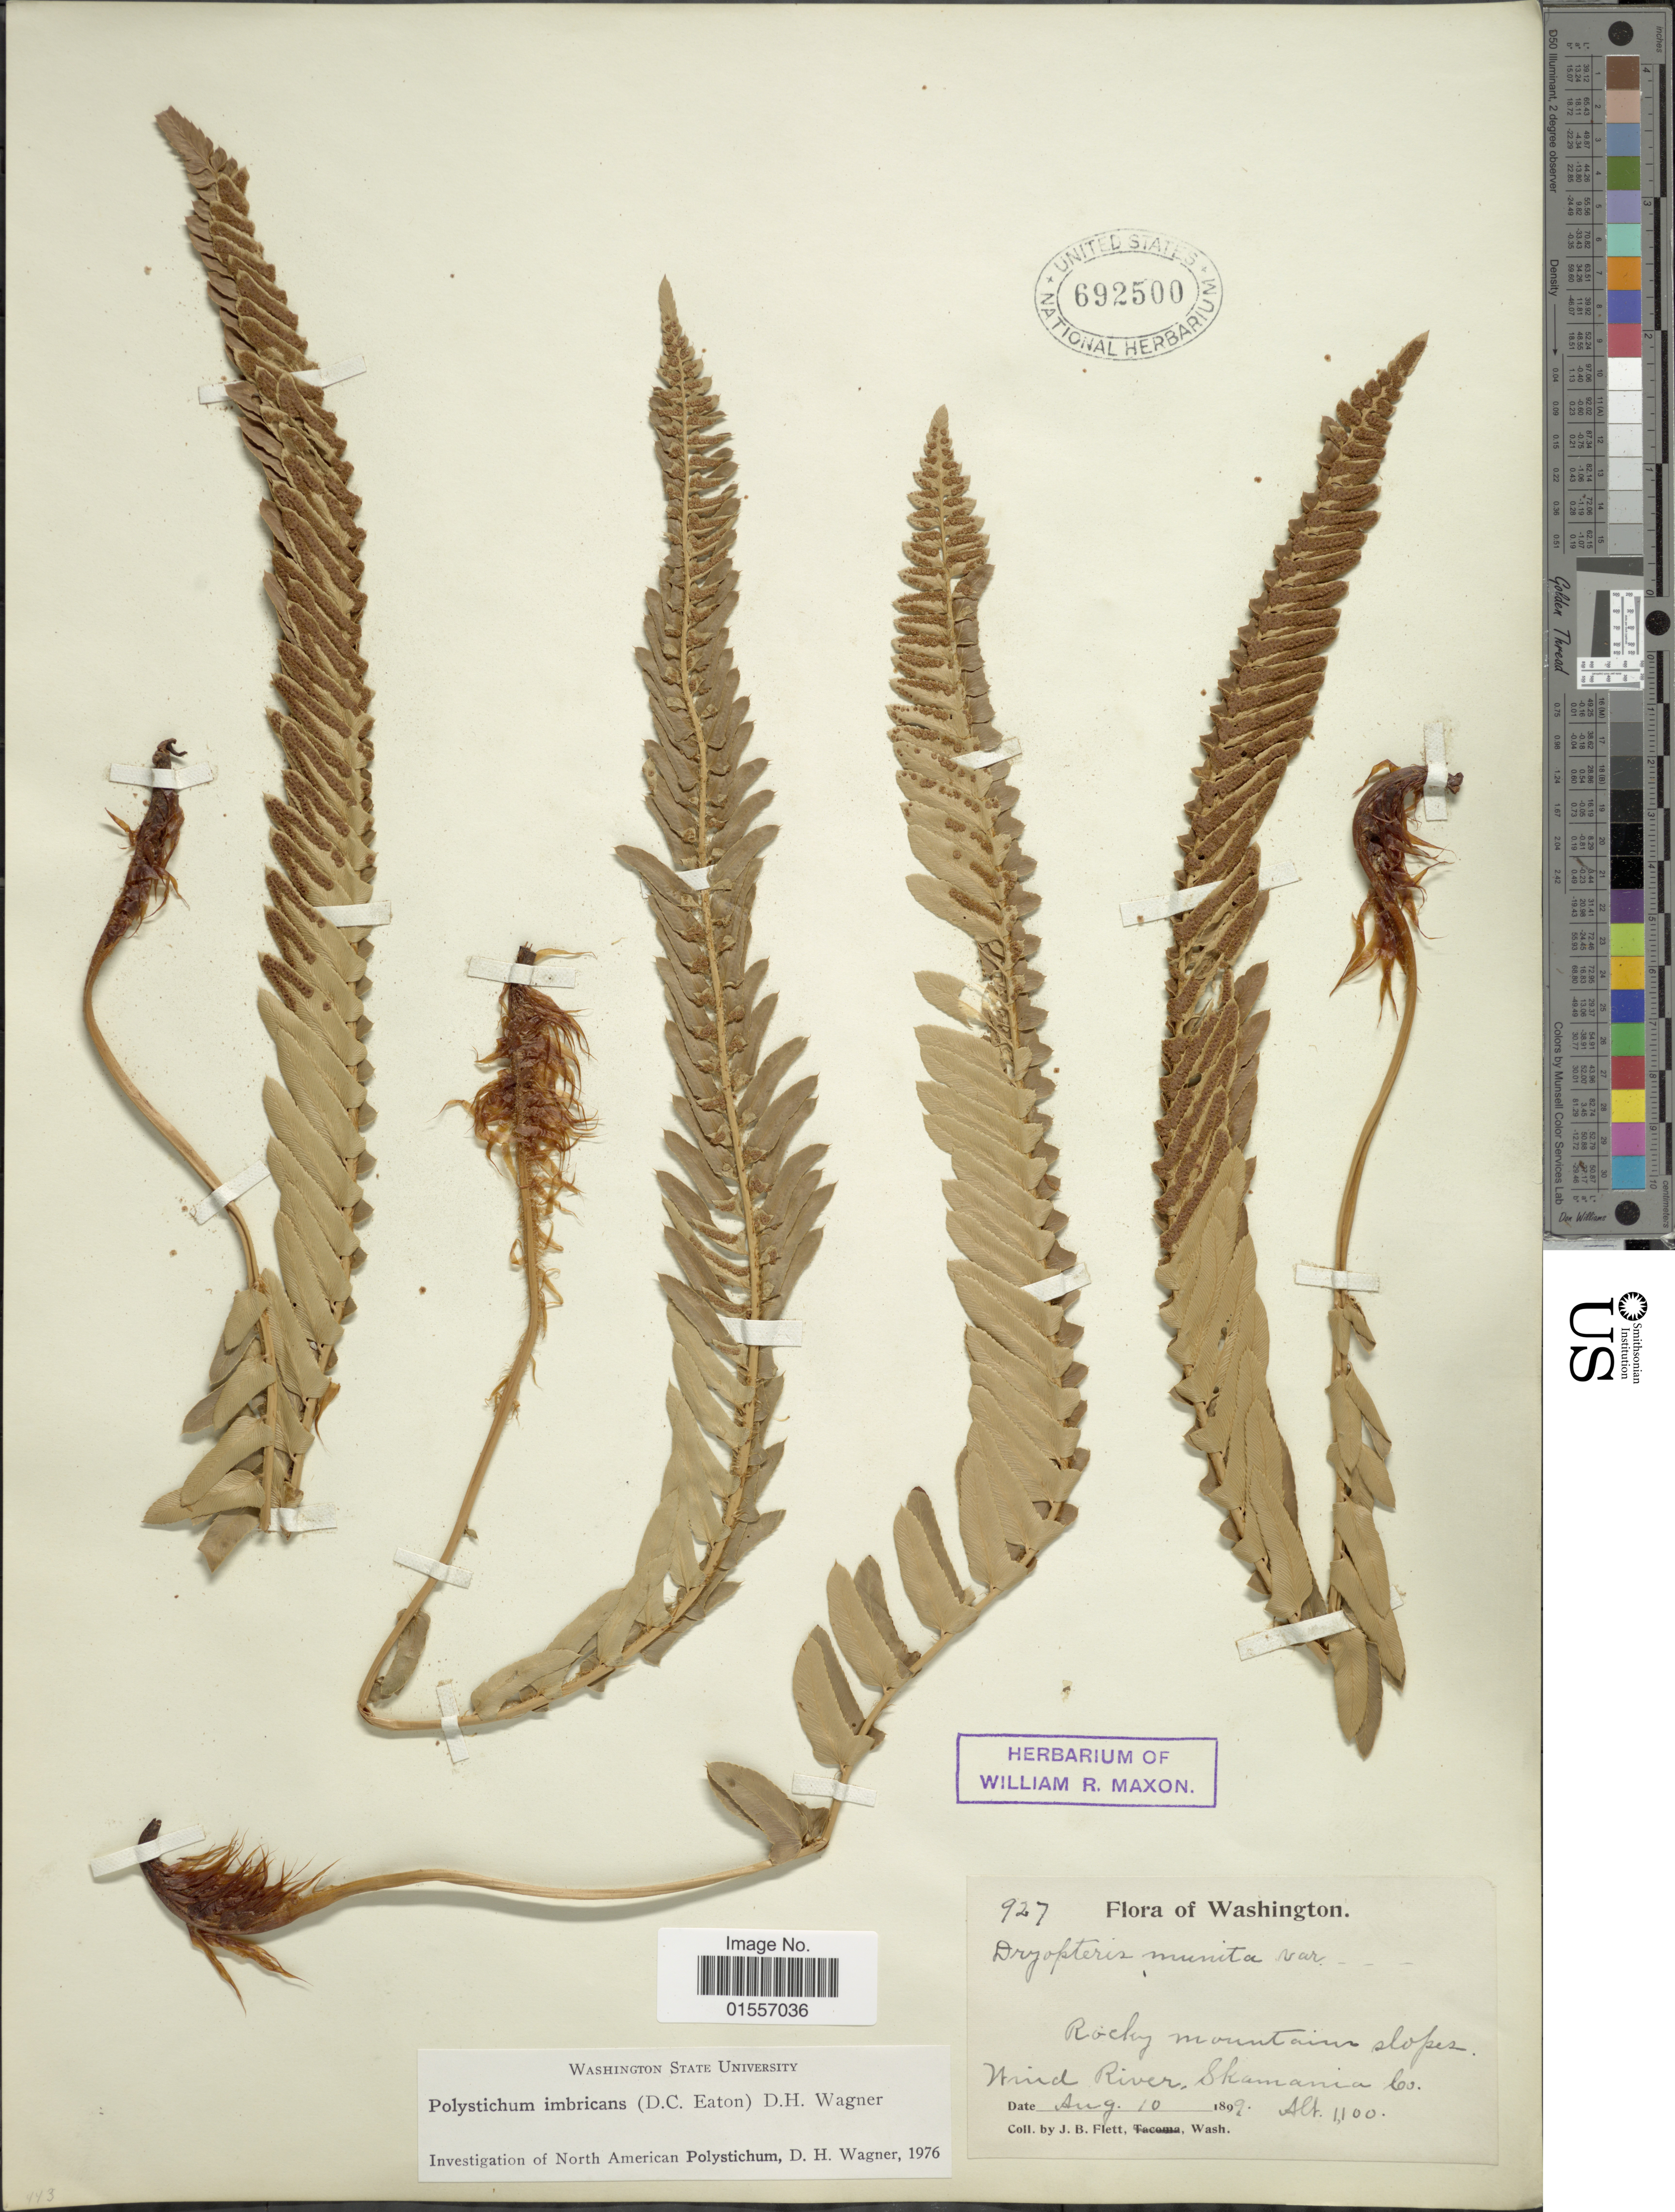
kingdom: Plantae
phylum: Tracheophyta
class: Polypodiopsida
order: Polypodiales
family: Dryopteridaceae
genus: Polystichum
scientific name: Polystichum imbricans subsp. imbricans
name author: (D.C. Eaton) D.H. Wagner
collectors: J. Flett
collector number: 927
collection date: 1899-08-10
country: United States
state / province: Washington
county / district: Skamania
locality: Rocky mountains slopes, wind River, Skamania Co.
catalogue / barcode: US 692500